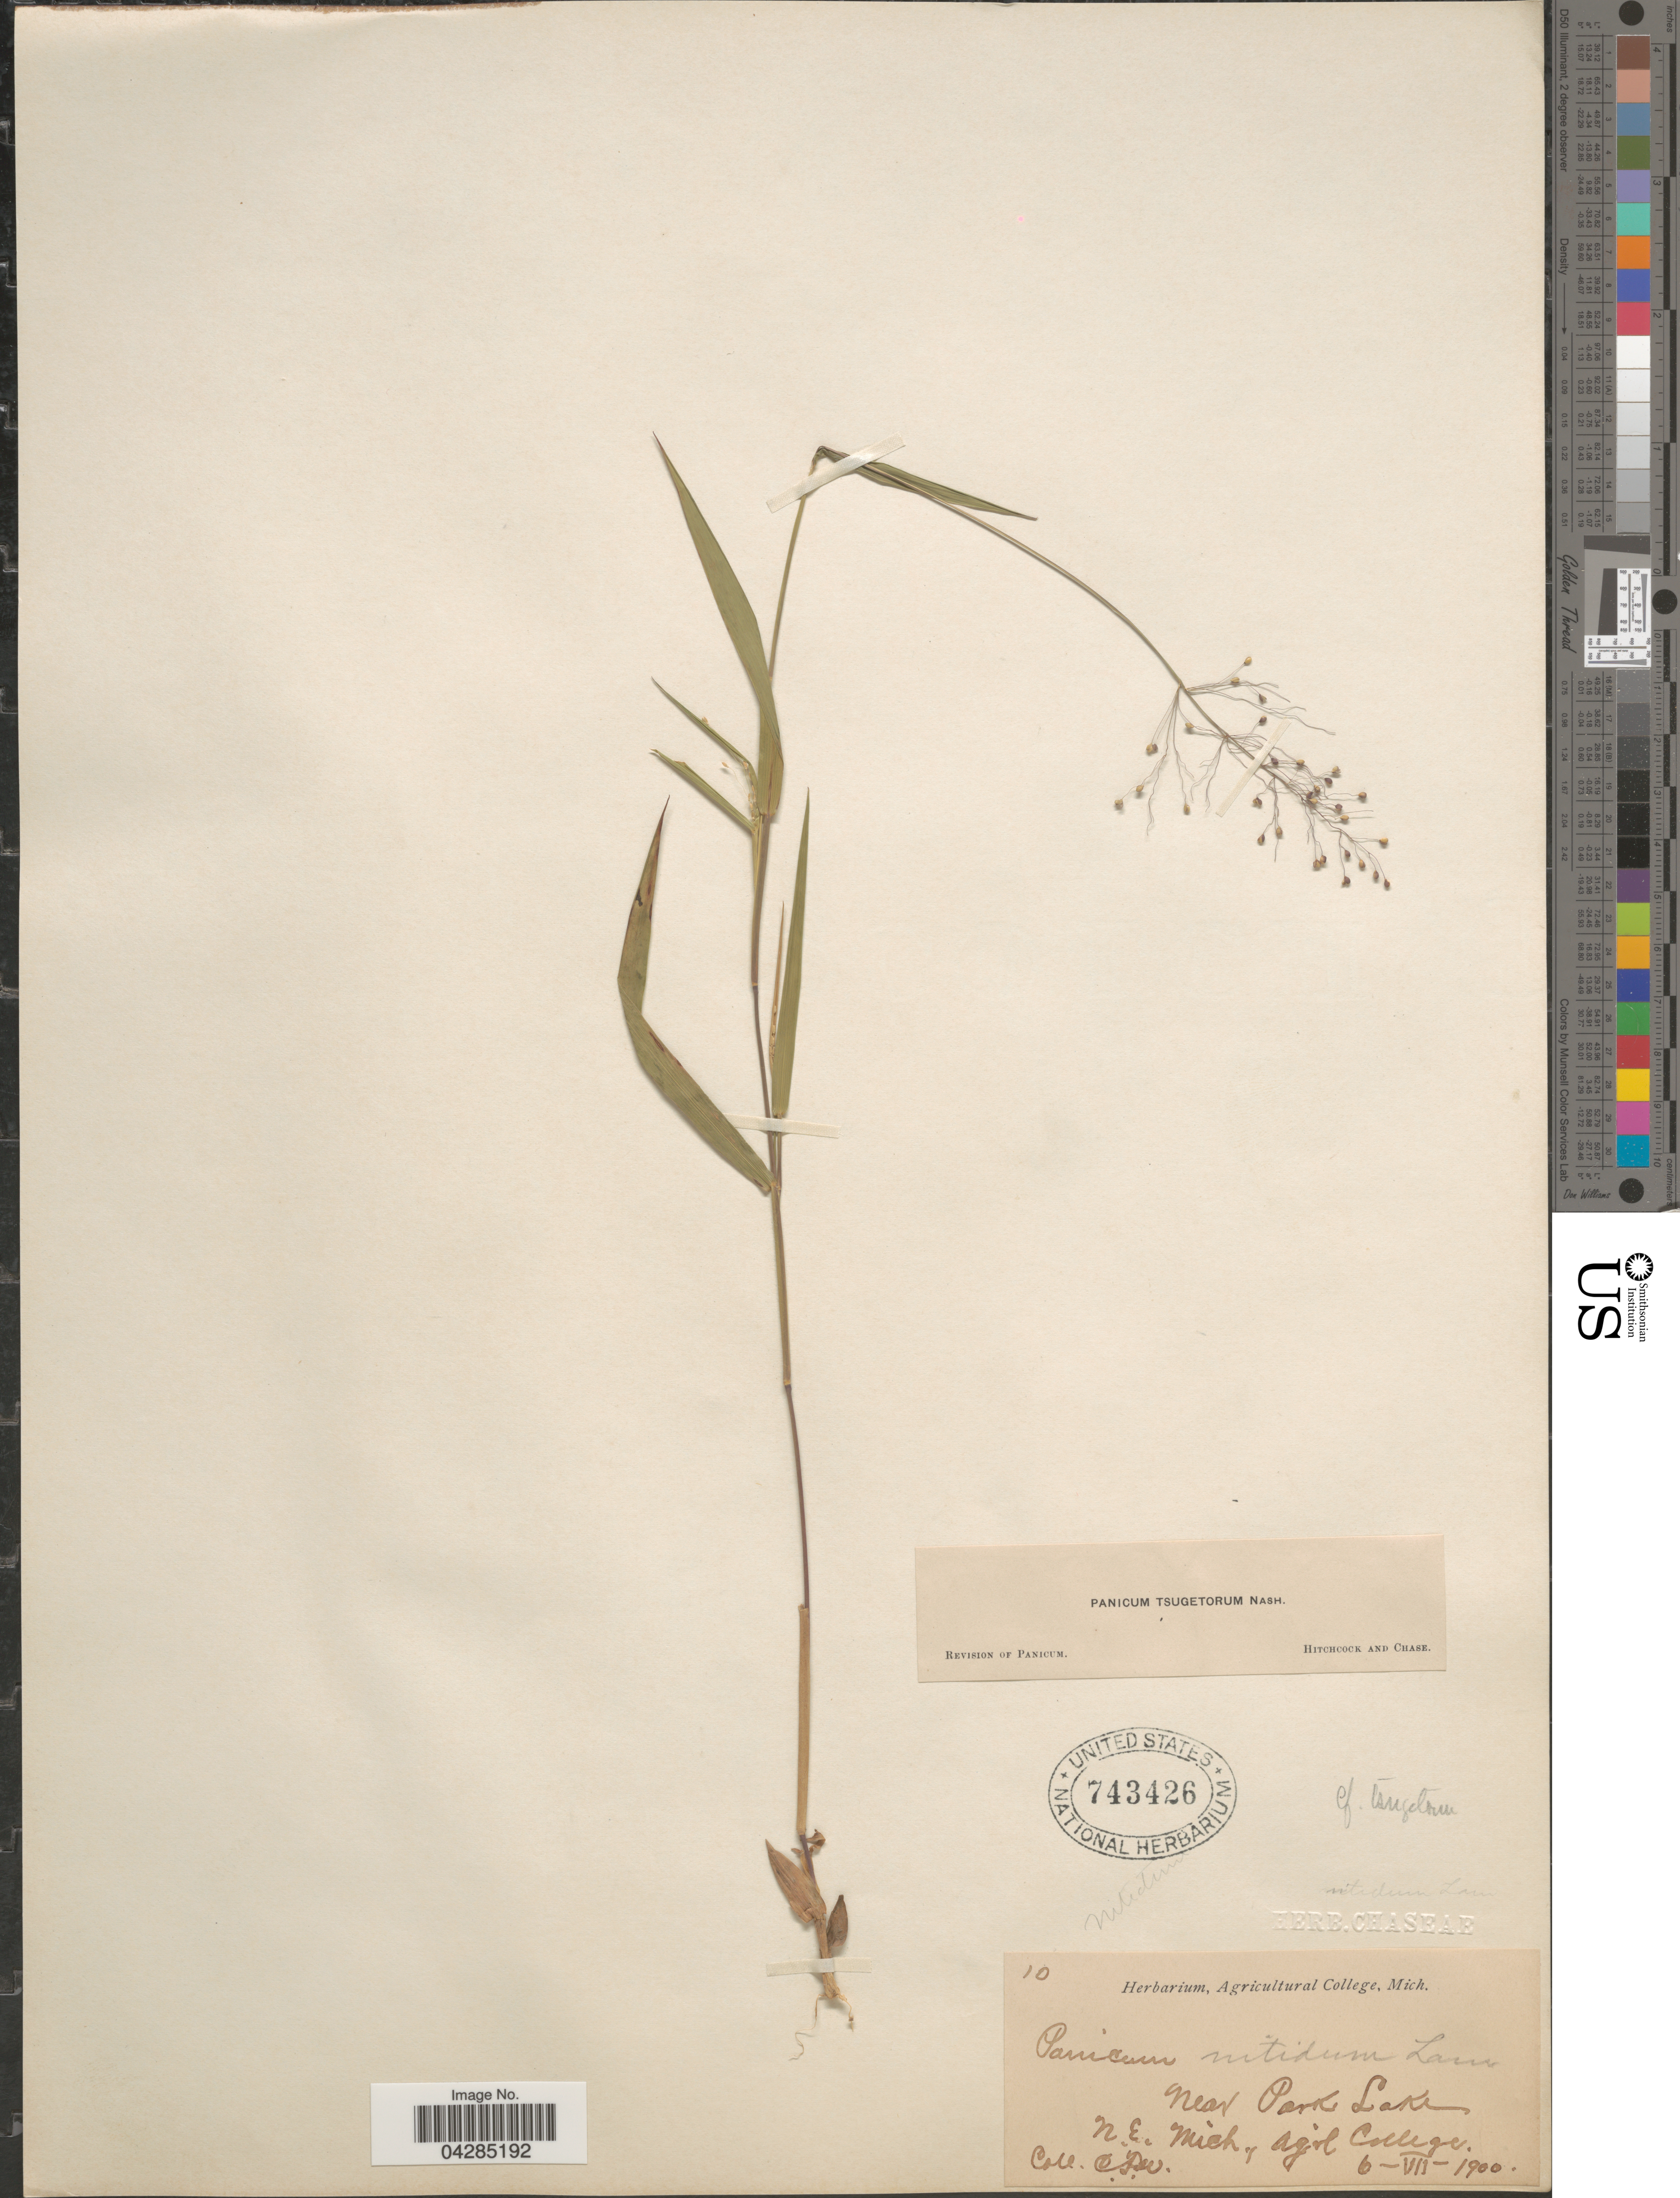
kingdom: Plantae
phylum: Tracheophyta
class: Liliopsida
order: Poales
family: Poaceae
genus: Dichanthelium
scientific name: Dichanthelium portoricense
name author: (Desv. ex Ham.) B.F. Hansen & Wunderlin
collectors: C. F. W.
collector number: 10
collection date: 1900-07-06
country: United States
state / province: Michigan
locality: Near Park Lake N. E. Mich., Agr'l College.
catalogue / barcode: US 743426